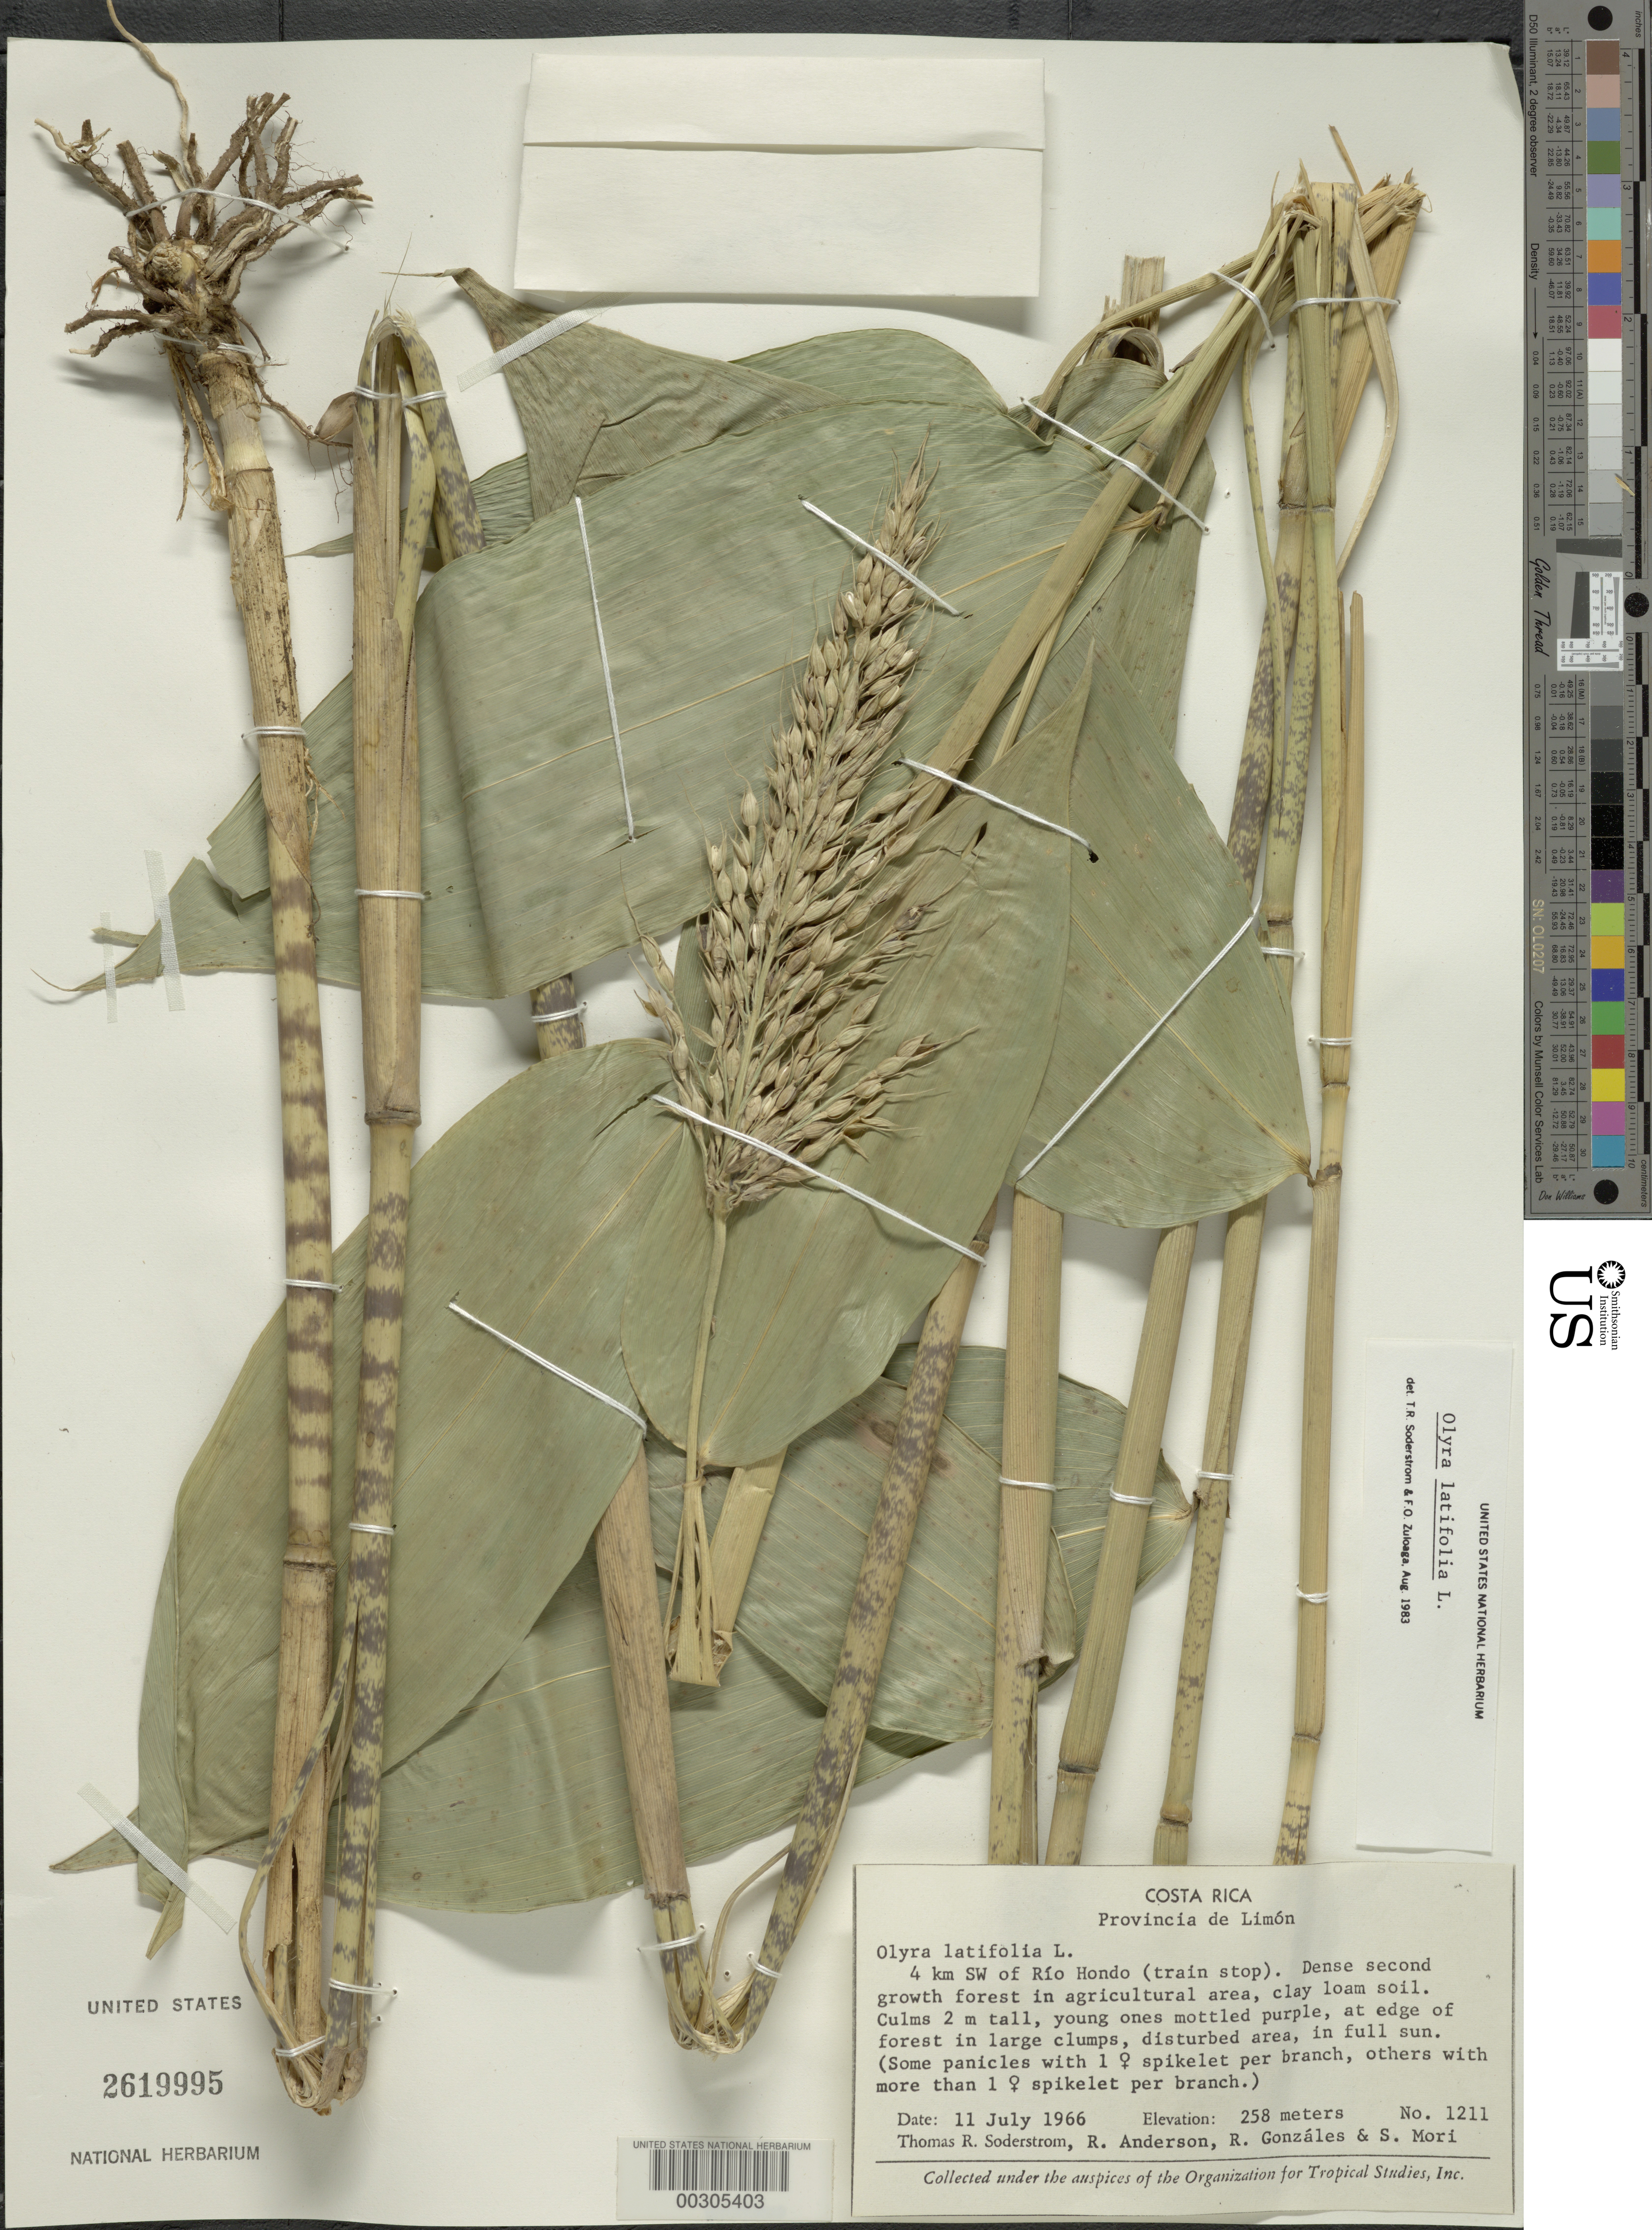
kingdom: Plantae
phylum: Tracheophyta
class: Liliopsida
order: Poales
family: Poaceae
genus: Olyra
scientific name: Olyra latifolia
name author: L.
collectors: T. R. Soderstrom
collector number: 1211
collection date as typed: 11 Jul 1966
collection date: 1966-07-11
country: Costa Rica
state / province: Limón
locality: Rio hondo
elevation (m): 258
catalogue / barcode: US 2619995